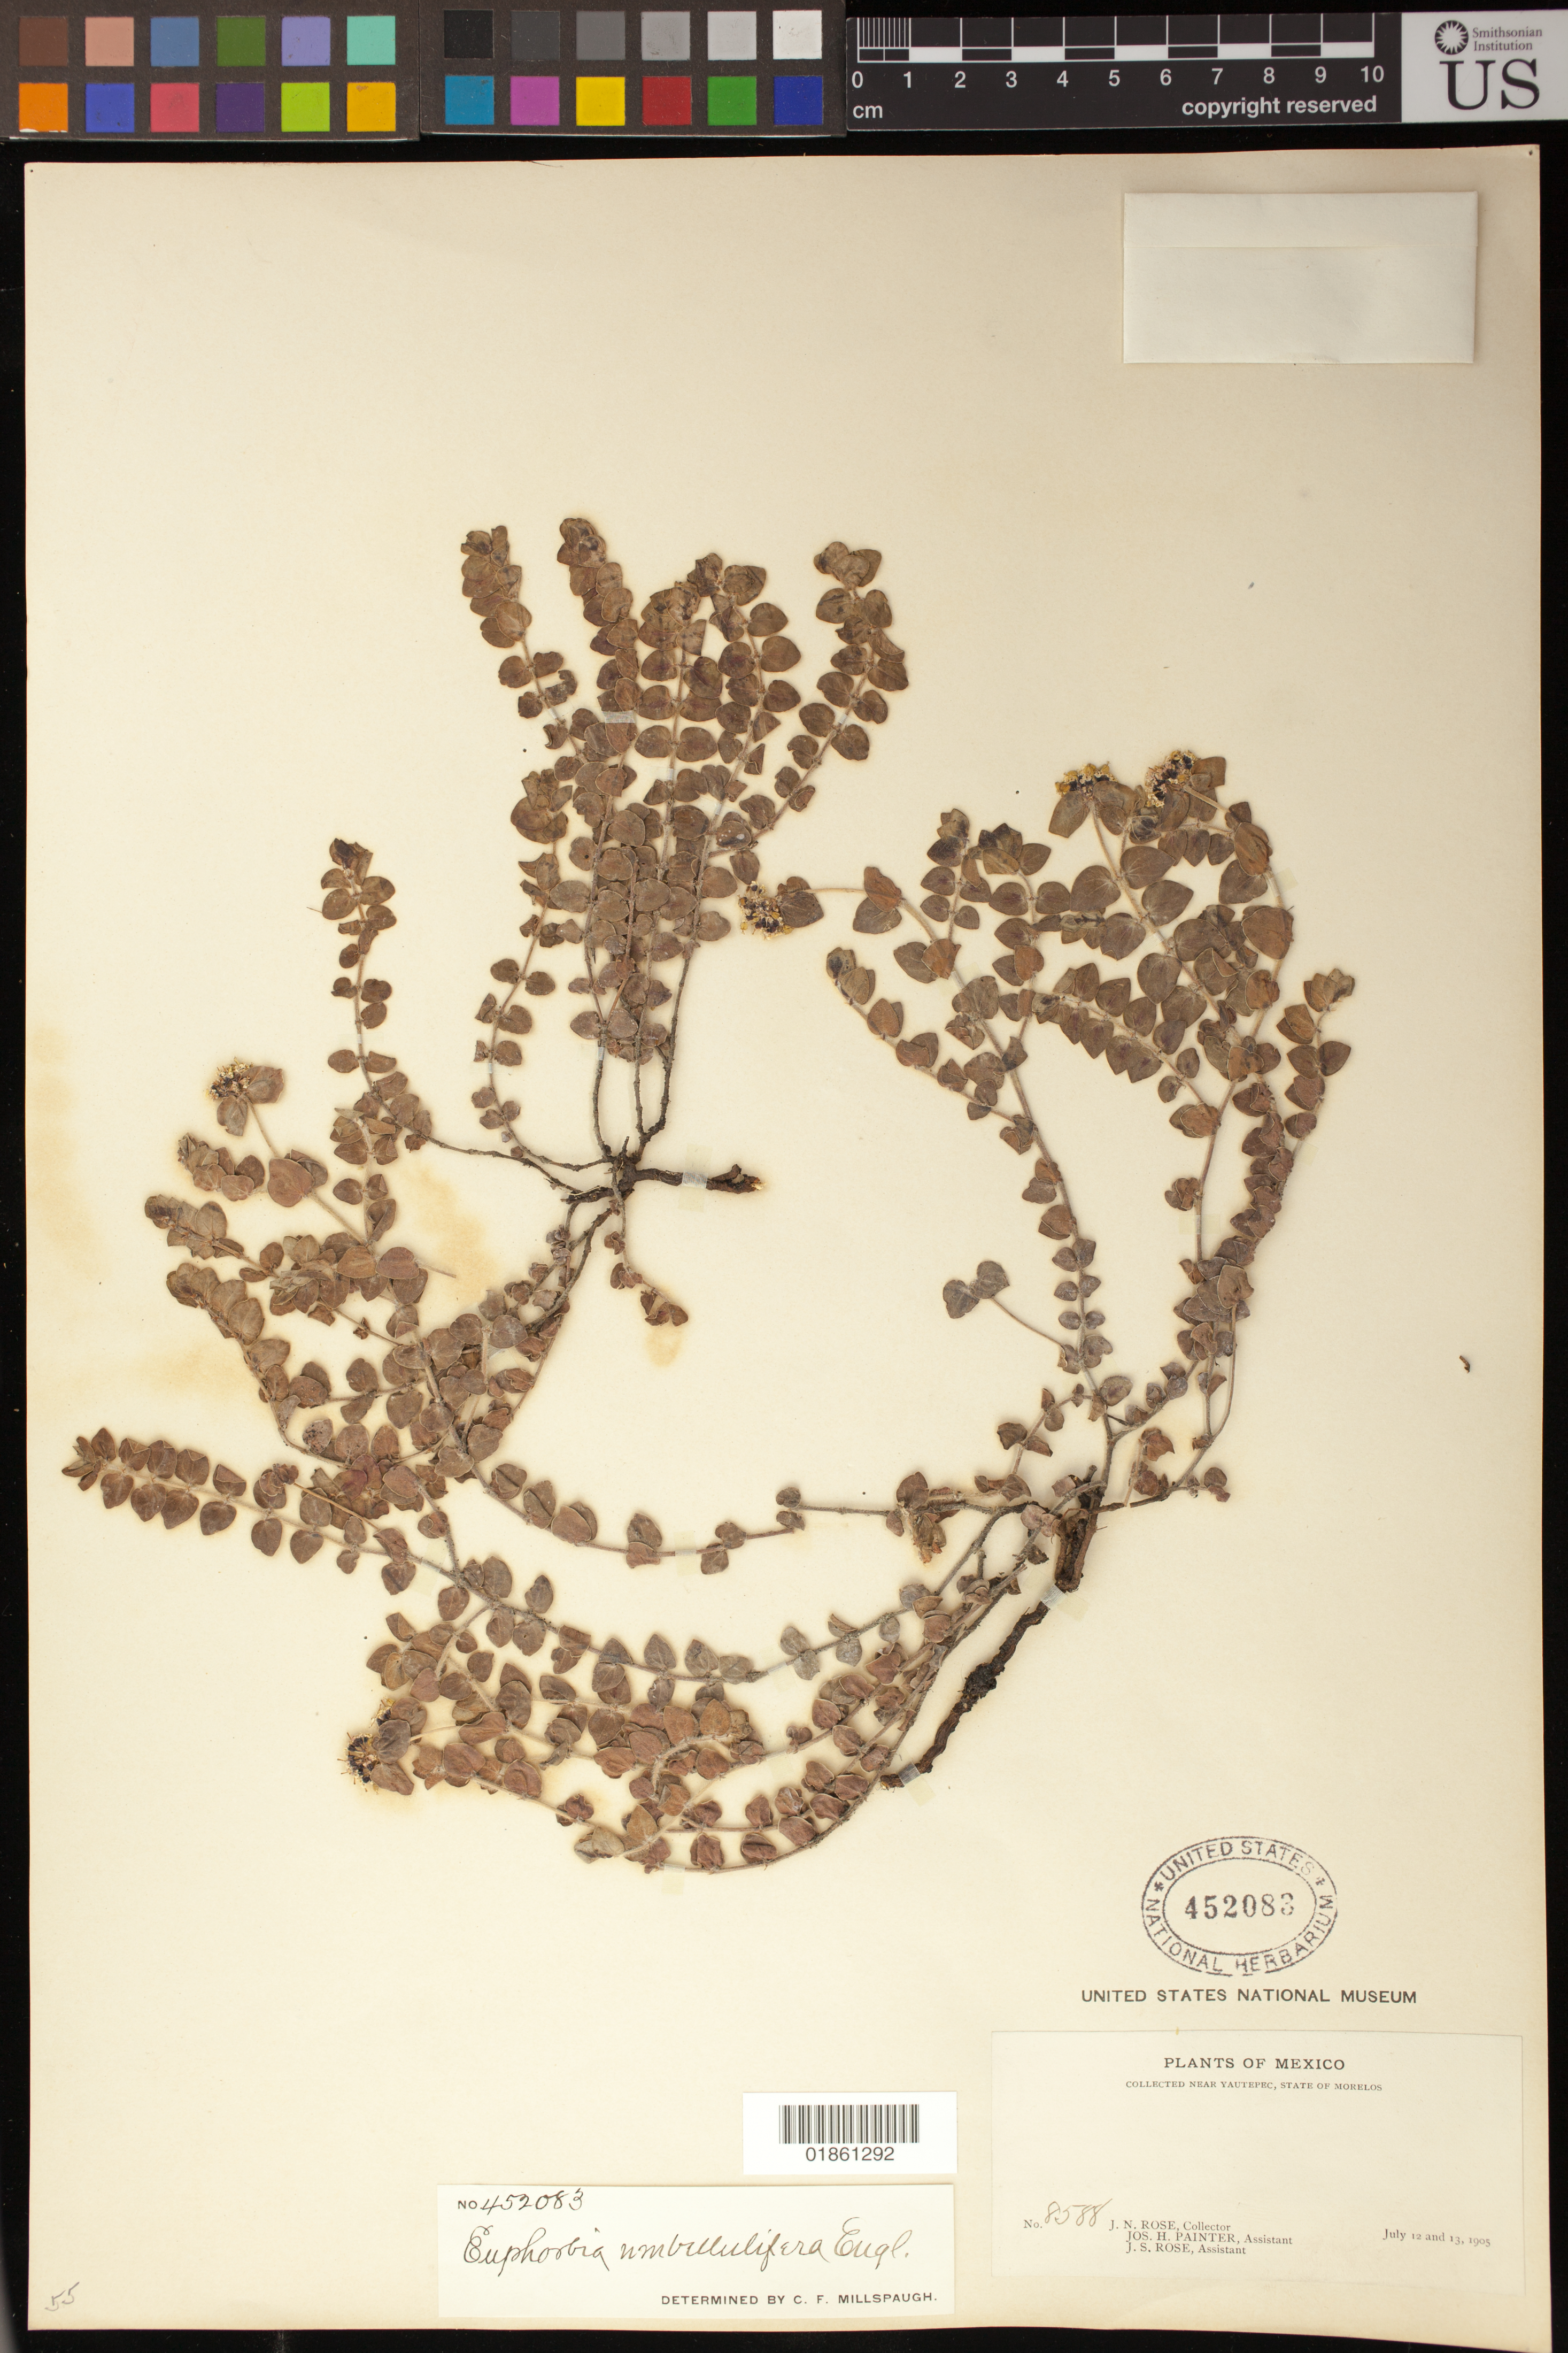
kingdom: Plantae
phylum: Tracheophyta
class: Magnoliopsida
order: Malpighiales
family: Euphorbiaceae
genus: Euphorbia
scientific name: Euphorbia umbellulata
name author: Engelm. ex Boiss.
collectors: J. N. Rose, J. H. Painter & J. S. Rose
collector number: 8588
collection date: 1905-07-12,1905-07-13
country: Mexico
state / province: Morelos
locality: near Yautepec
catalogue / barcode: US 452083